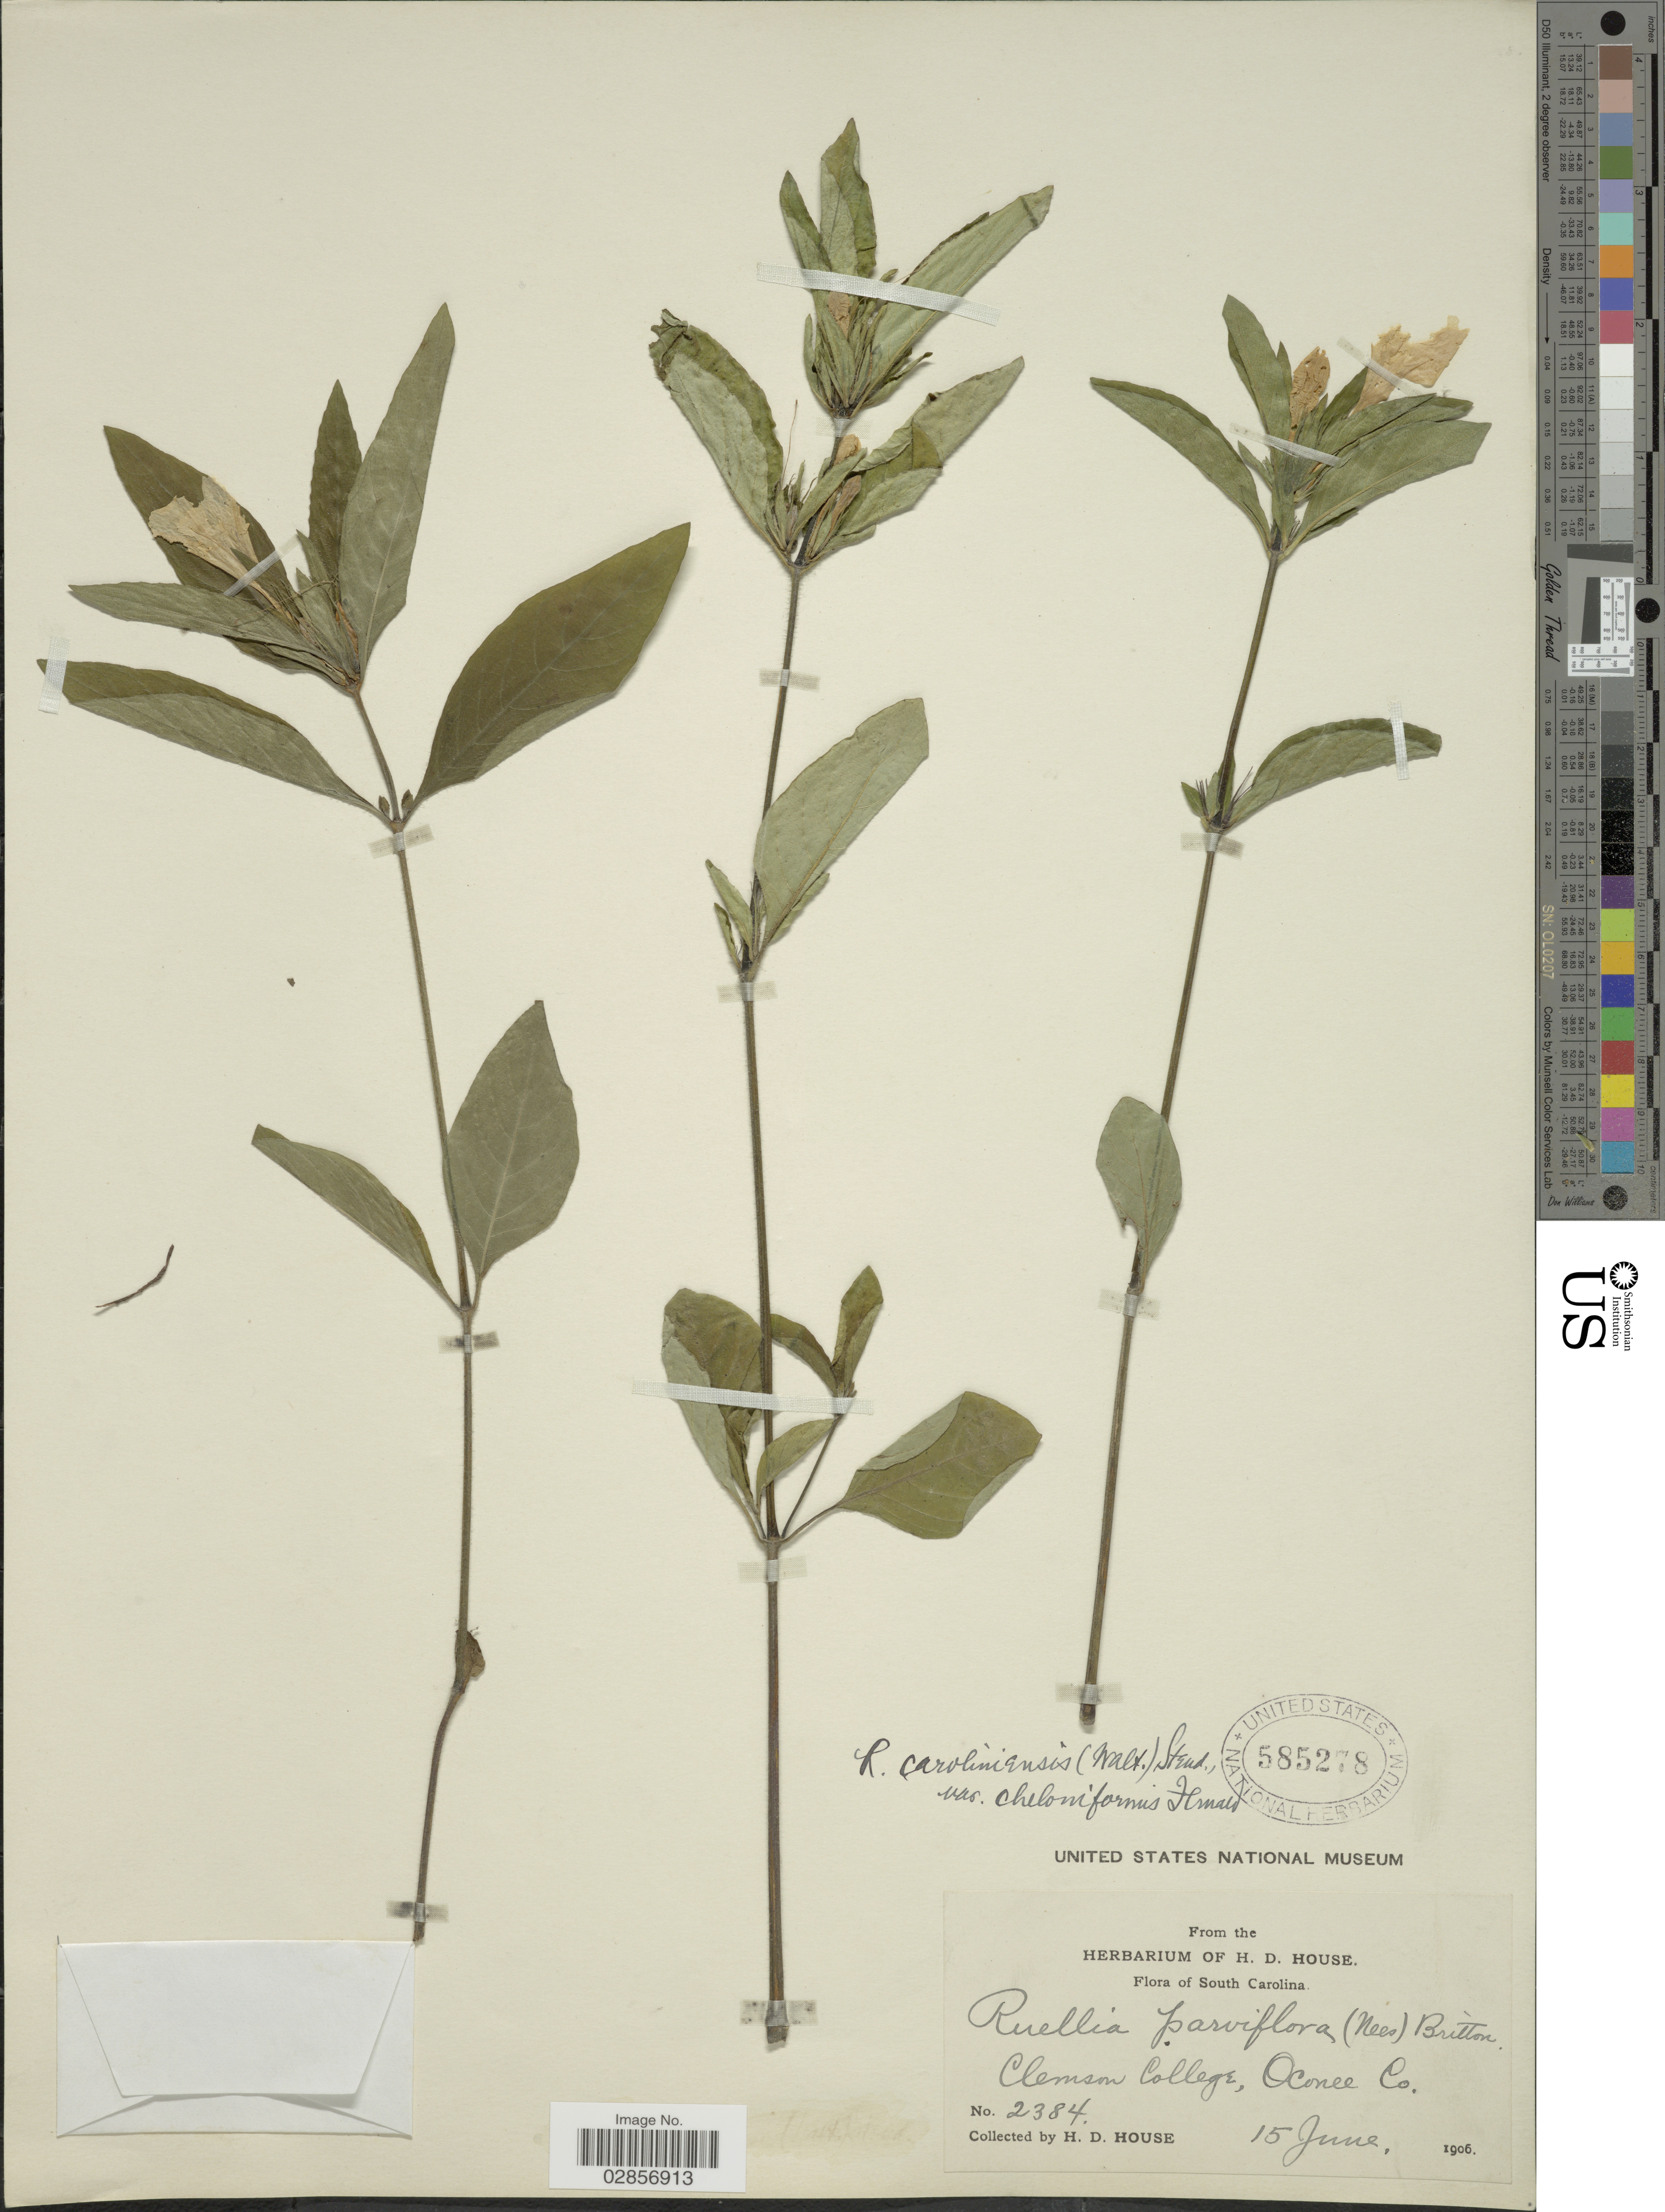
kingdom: Plantae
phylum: Tracheophyta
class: Magnoliopsida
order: Lamiales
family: Acanthaceae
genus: Ruellia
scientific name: Ruellia caroliniensis var. cheloniformis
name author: Fernald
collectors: H. D. House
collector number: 2384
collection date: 1906-06-15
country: United States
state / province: South Carolina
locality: Clemson College, Oconee Co.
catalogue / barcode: US 585278